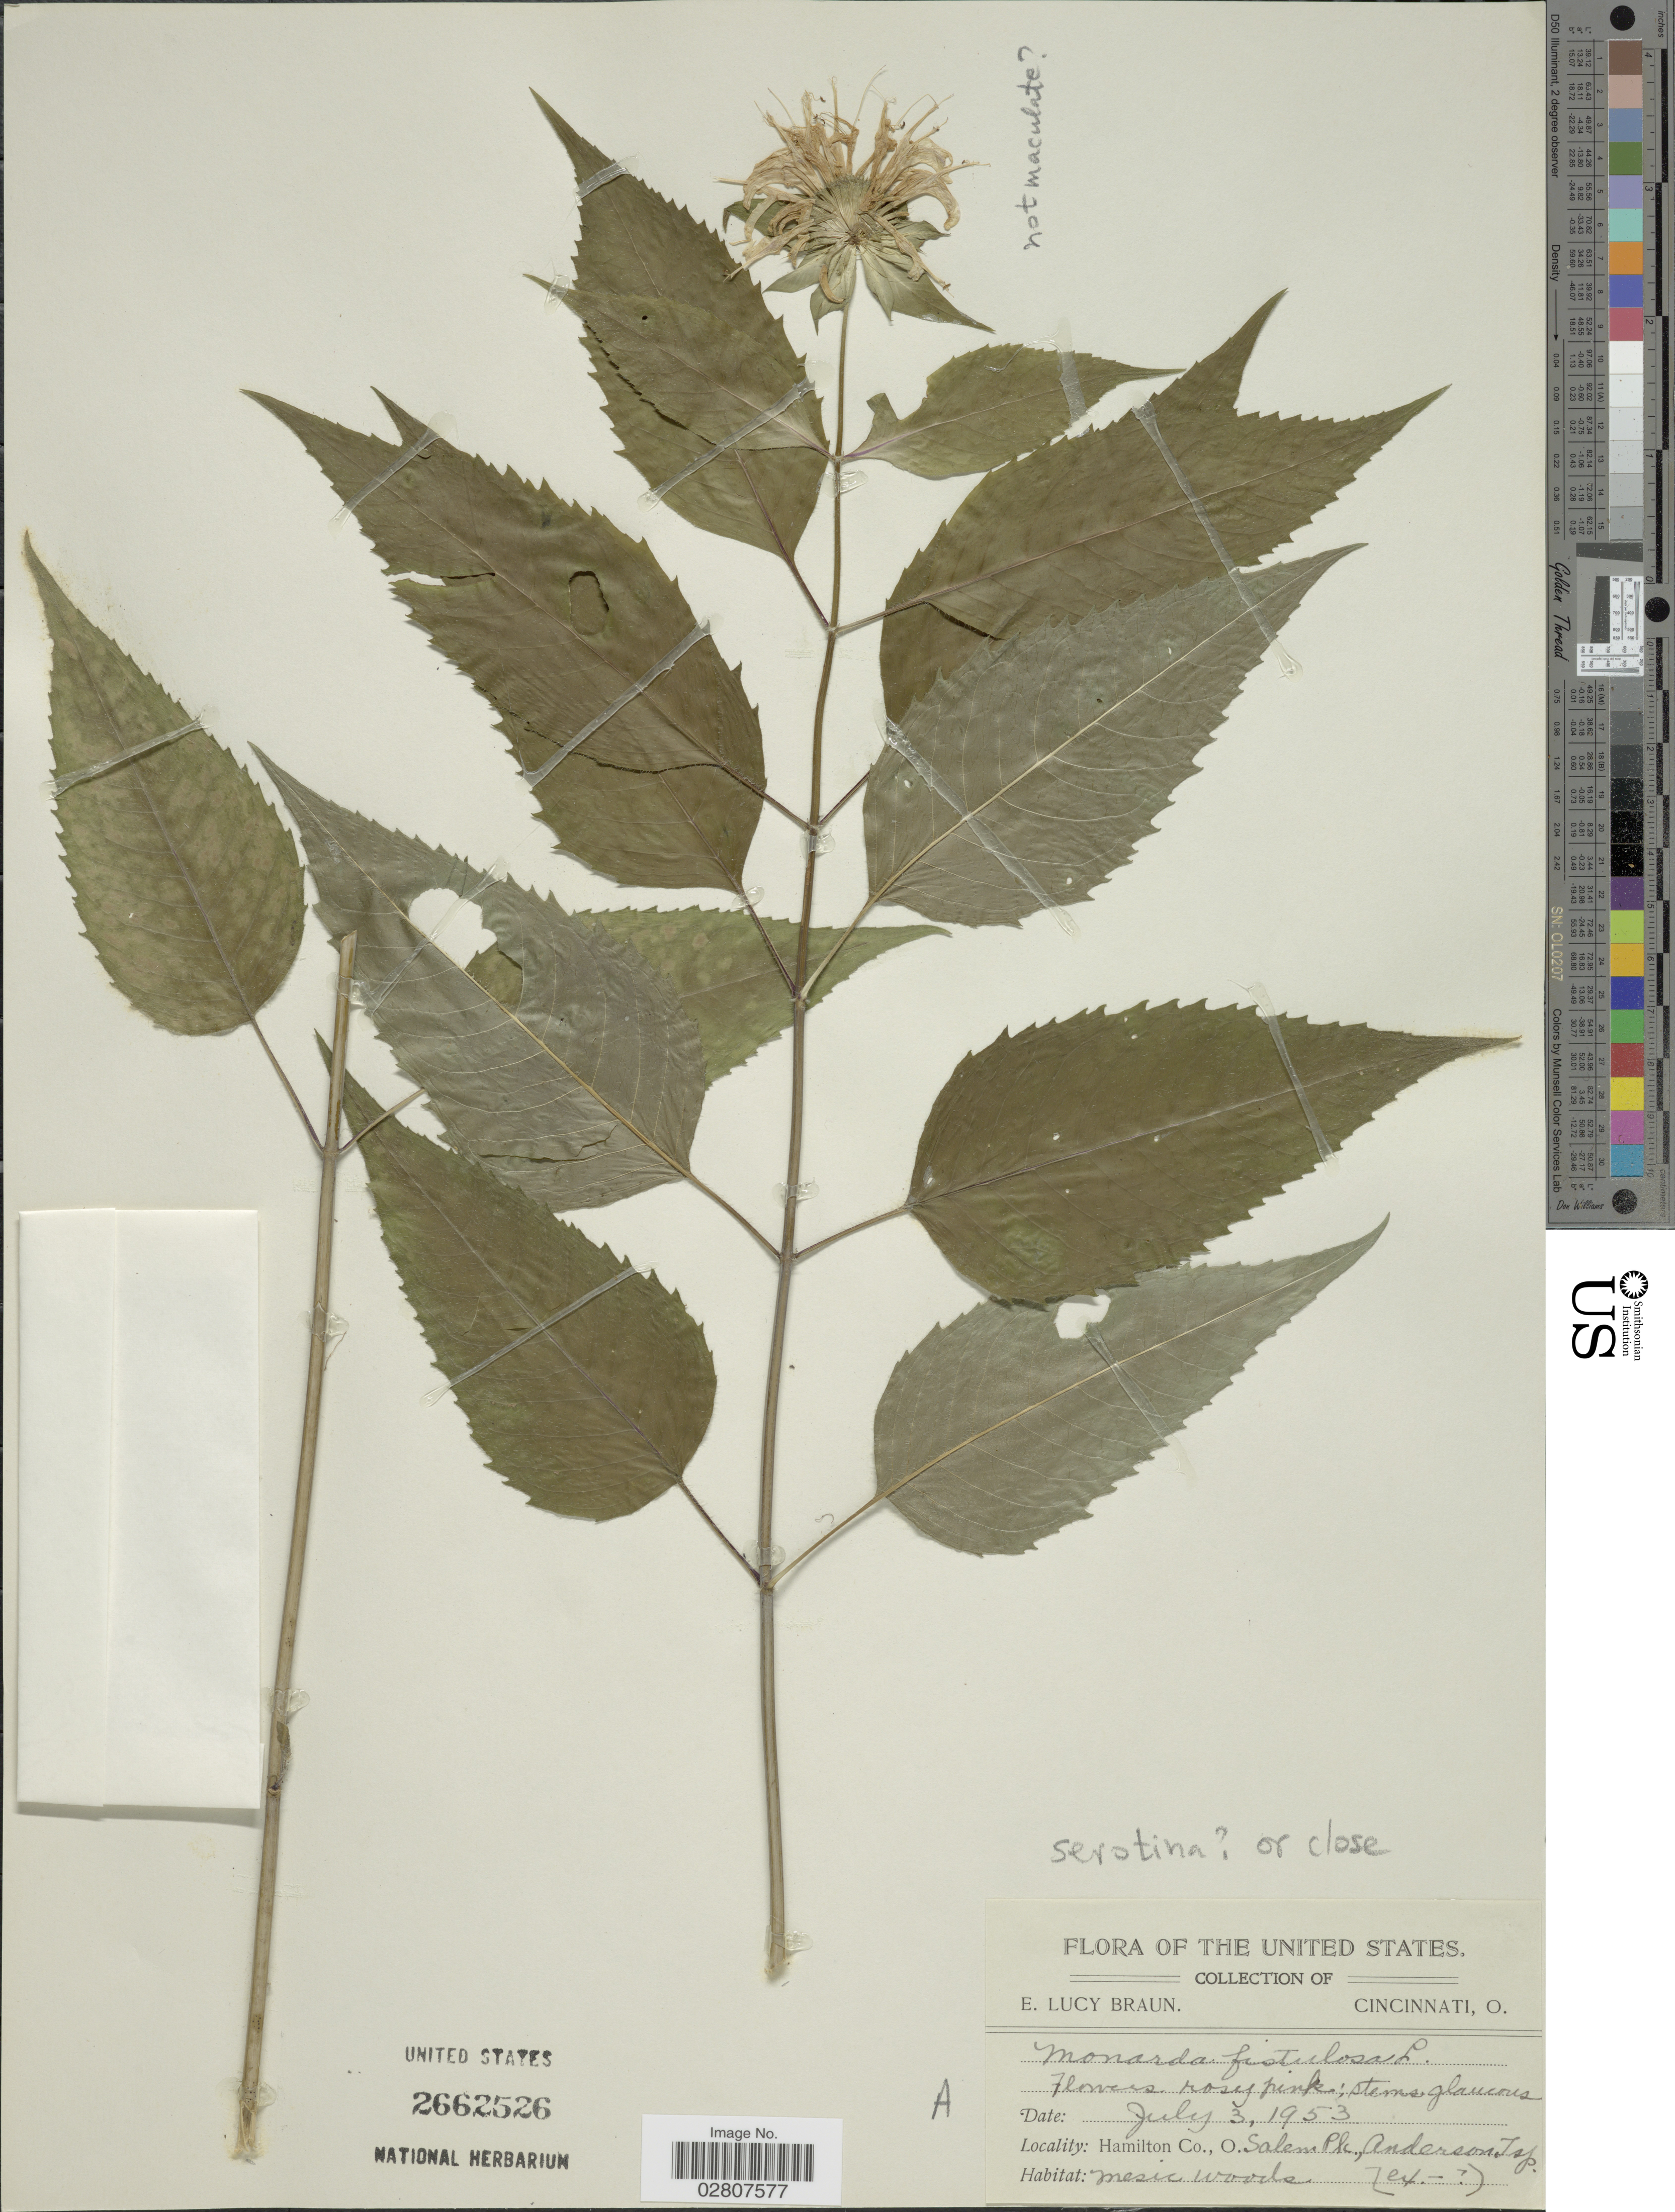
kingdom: Plantae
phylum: Tracheophyta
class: Magnoliopsida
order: Lamiales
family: Lamiaceae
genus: Monarda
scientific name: Monarda fistulosa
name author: L.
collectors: E. L. Braun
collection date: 1953-07-03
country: United States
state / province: Ohio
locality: Hamilton Co., Salem Pk., Anderson Tsp.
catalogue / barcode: US 2662526